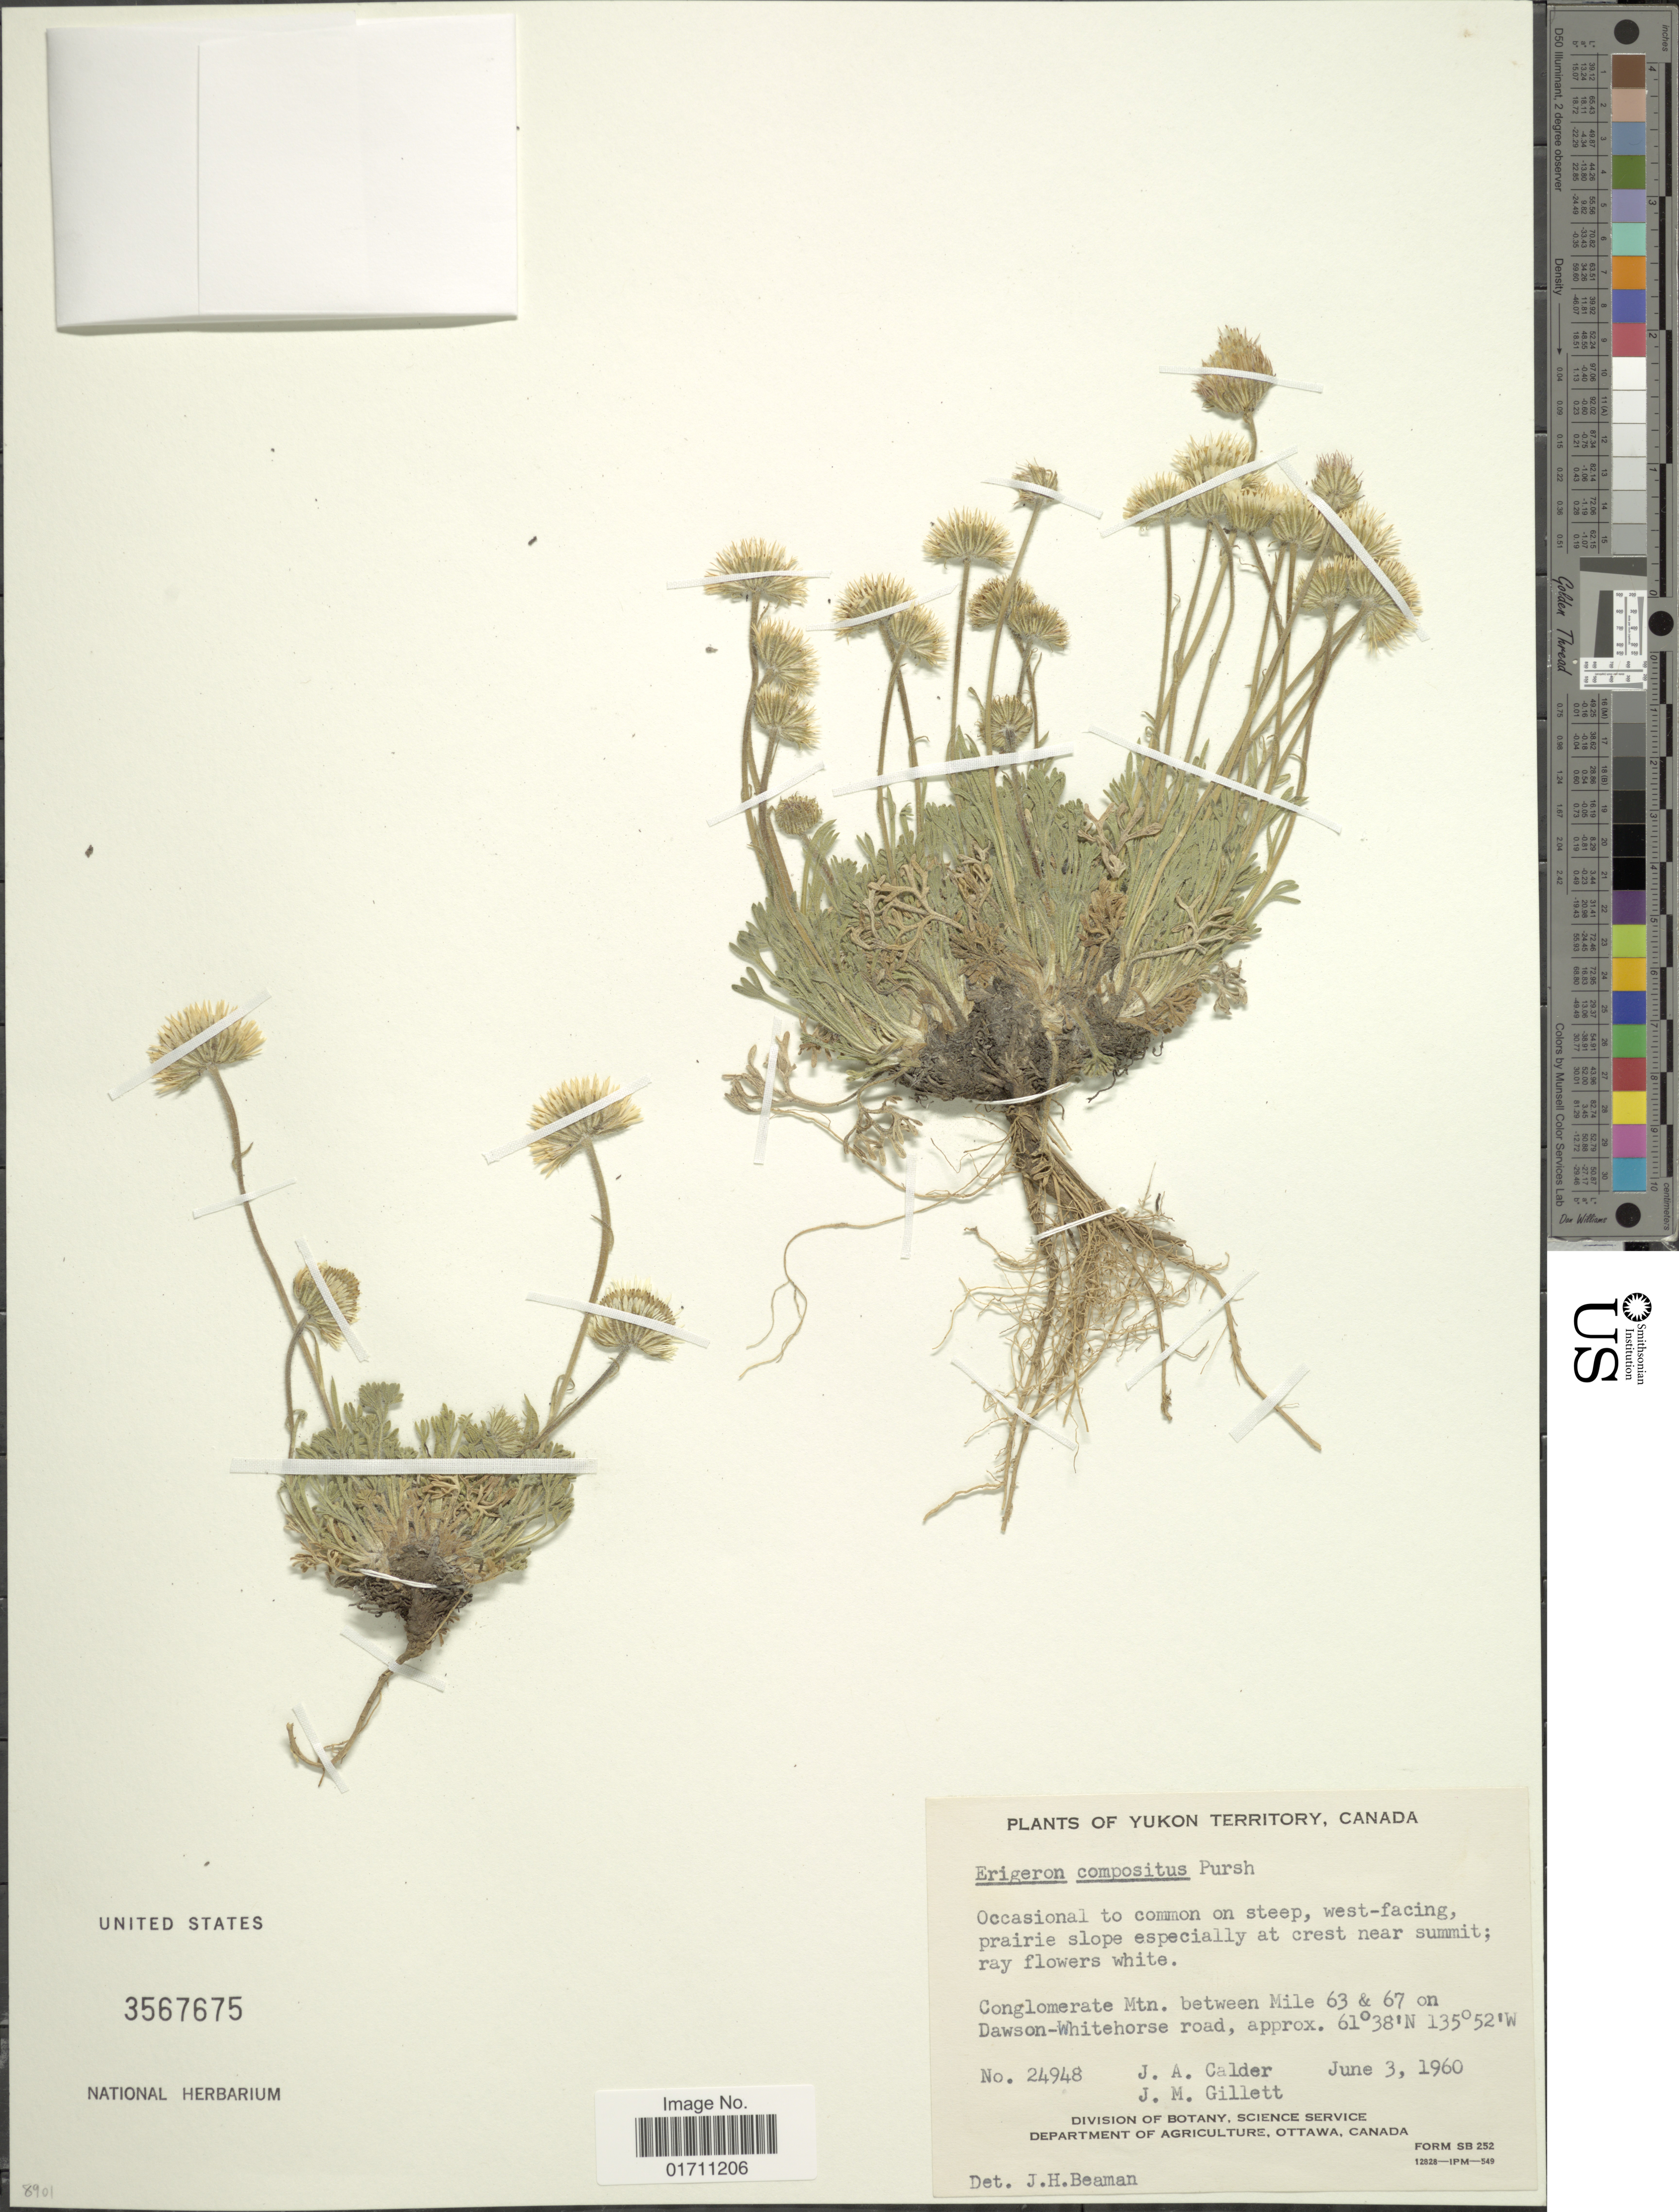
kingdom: Plantae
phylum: Tracheophyta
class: Magnoliopsida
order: Asterales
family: Asteraceae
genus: Erigeron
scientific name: Erigeron compositus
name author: Pursh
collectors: J. A. Calder & J. M. Gillett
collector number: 24948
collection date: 1960-06-03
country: Canada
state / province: Yukon Territory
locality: Occasioal to comon o steep, west-facing, west-facing, prairei slope especially at crest near summit; Conglomerate Mtn. between Mile 63 & 67 on Dawson-Whitehorse road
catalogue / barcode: US 3567675